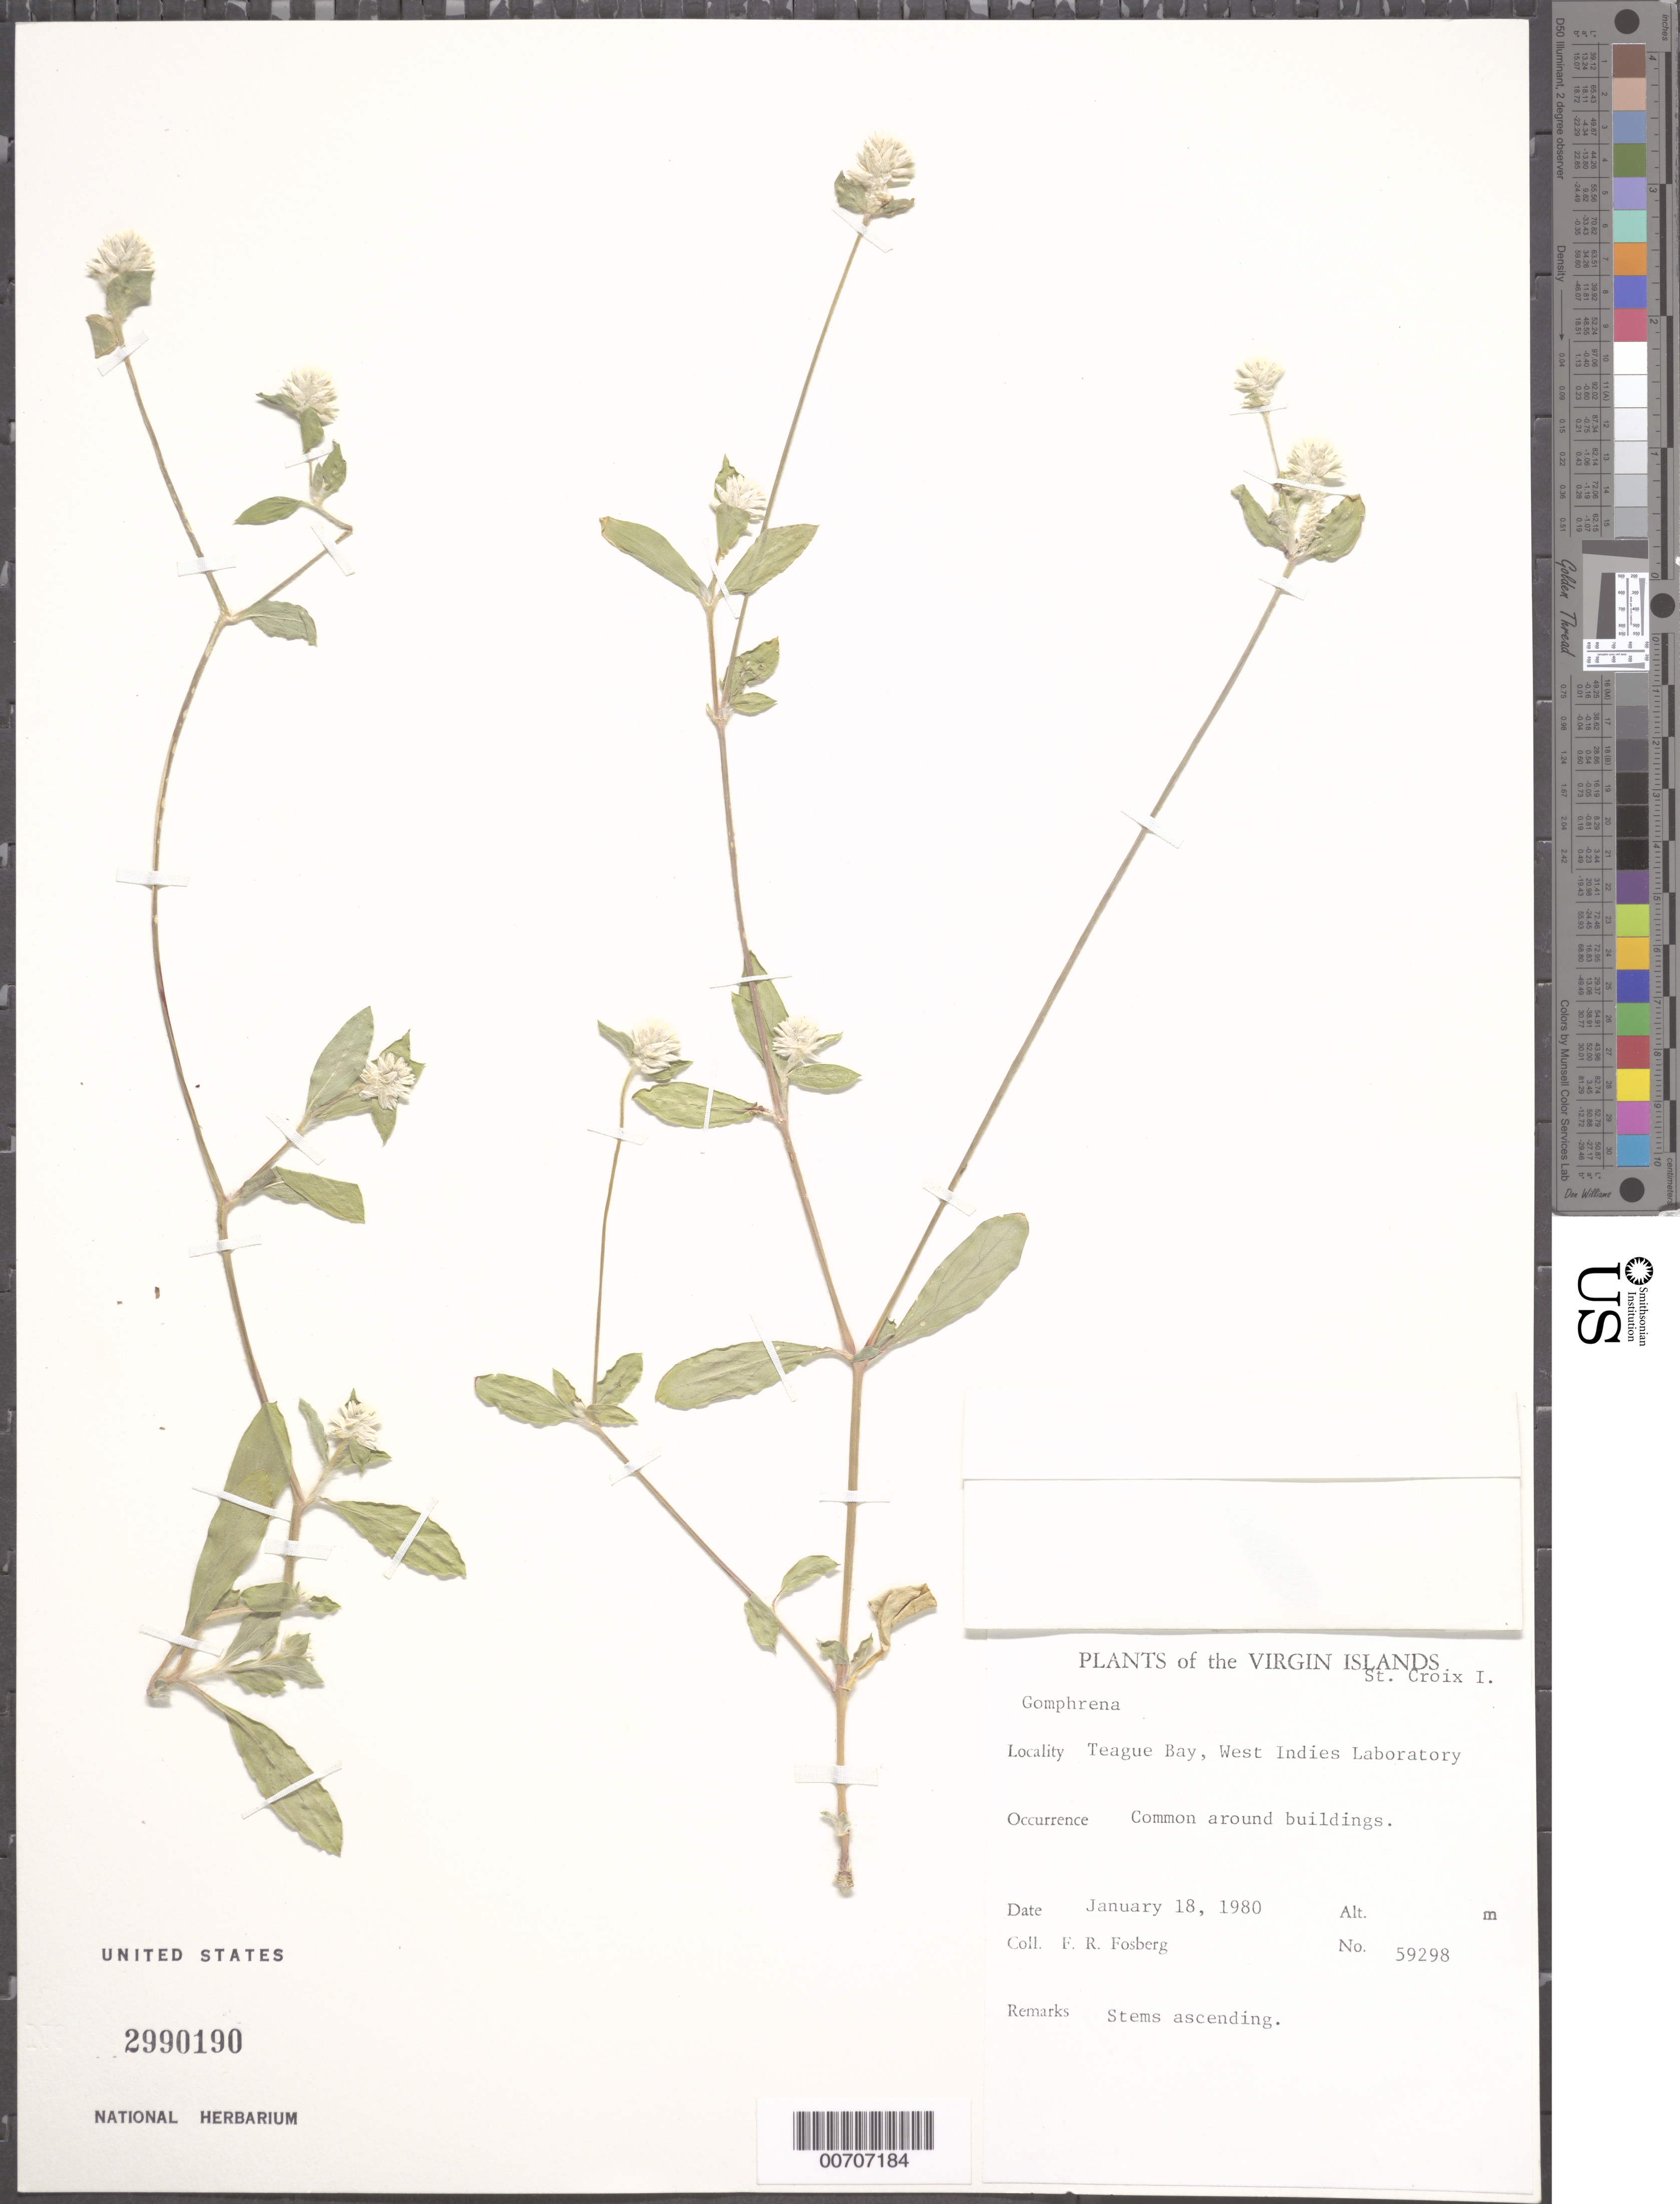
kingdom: Plantae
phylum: Tracheophyta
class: Magnoliopsida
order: Caryophyllales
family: Amaranthaceae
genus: Gomphrena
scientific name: Gomphrena sp.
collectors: F. R. Fosberg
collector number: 59298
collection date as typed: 18 Jan 1980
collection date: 1980-01-18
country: U.S. Virgin Islands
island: St. Croix Island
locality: West Indies Laboratory, Teague Bay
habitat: Around buildings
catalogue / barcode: US 2990190